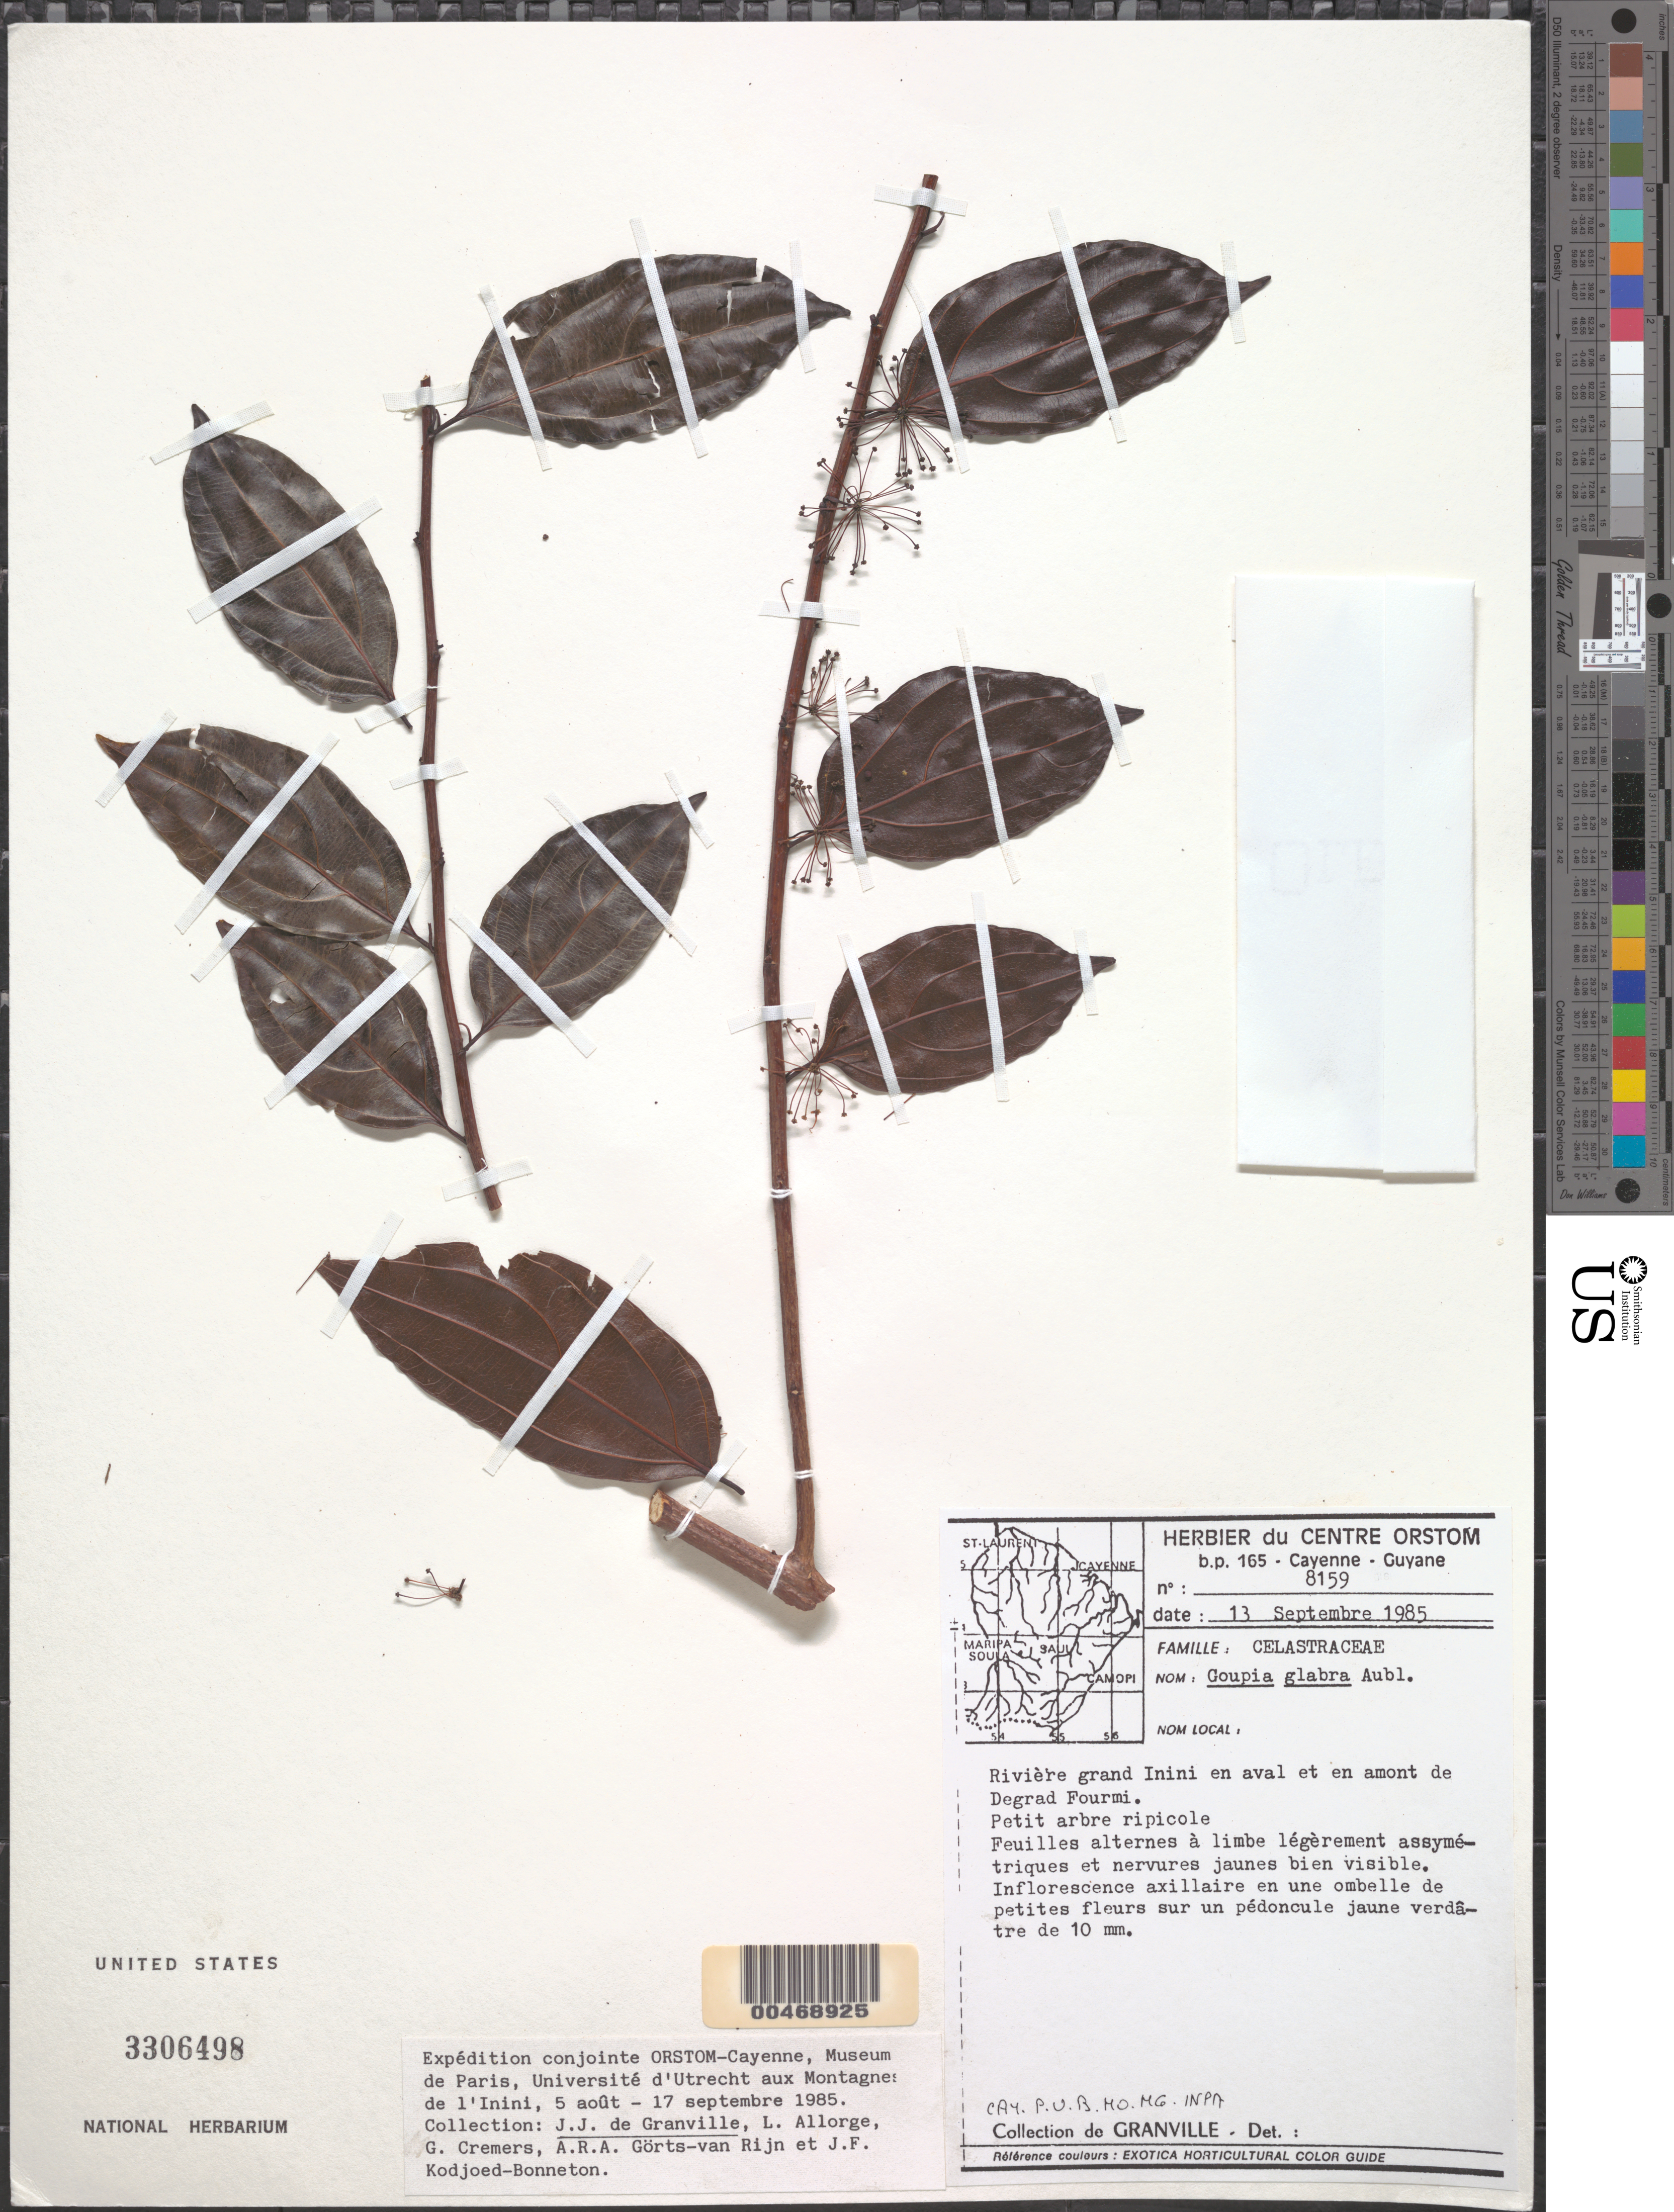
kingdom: Plantae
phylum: Tracheophyta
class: Magnoliopsida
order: Malpighiales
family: Goupiaceae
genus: Goupia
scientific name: Goupia glabra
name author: Aubl.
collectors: J.-J. de Granville, L. Allorge, G. Cremers, A. .R. A. Görts-van Rijn & J. Kodjoed-Bonneton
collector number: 8159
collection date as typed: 13-Sep-85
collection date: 1985-09-13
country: French Guiana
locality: Montagnes Bellevue de l'Inini, Rivière Grand Inini en aval et en amont de Dégrad Fourmi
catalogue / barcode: US 3306498